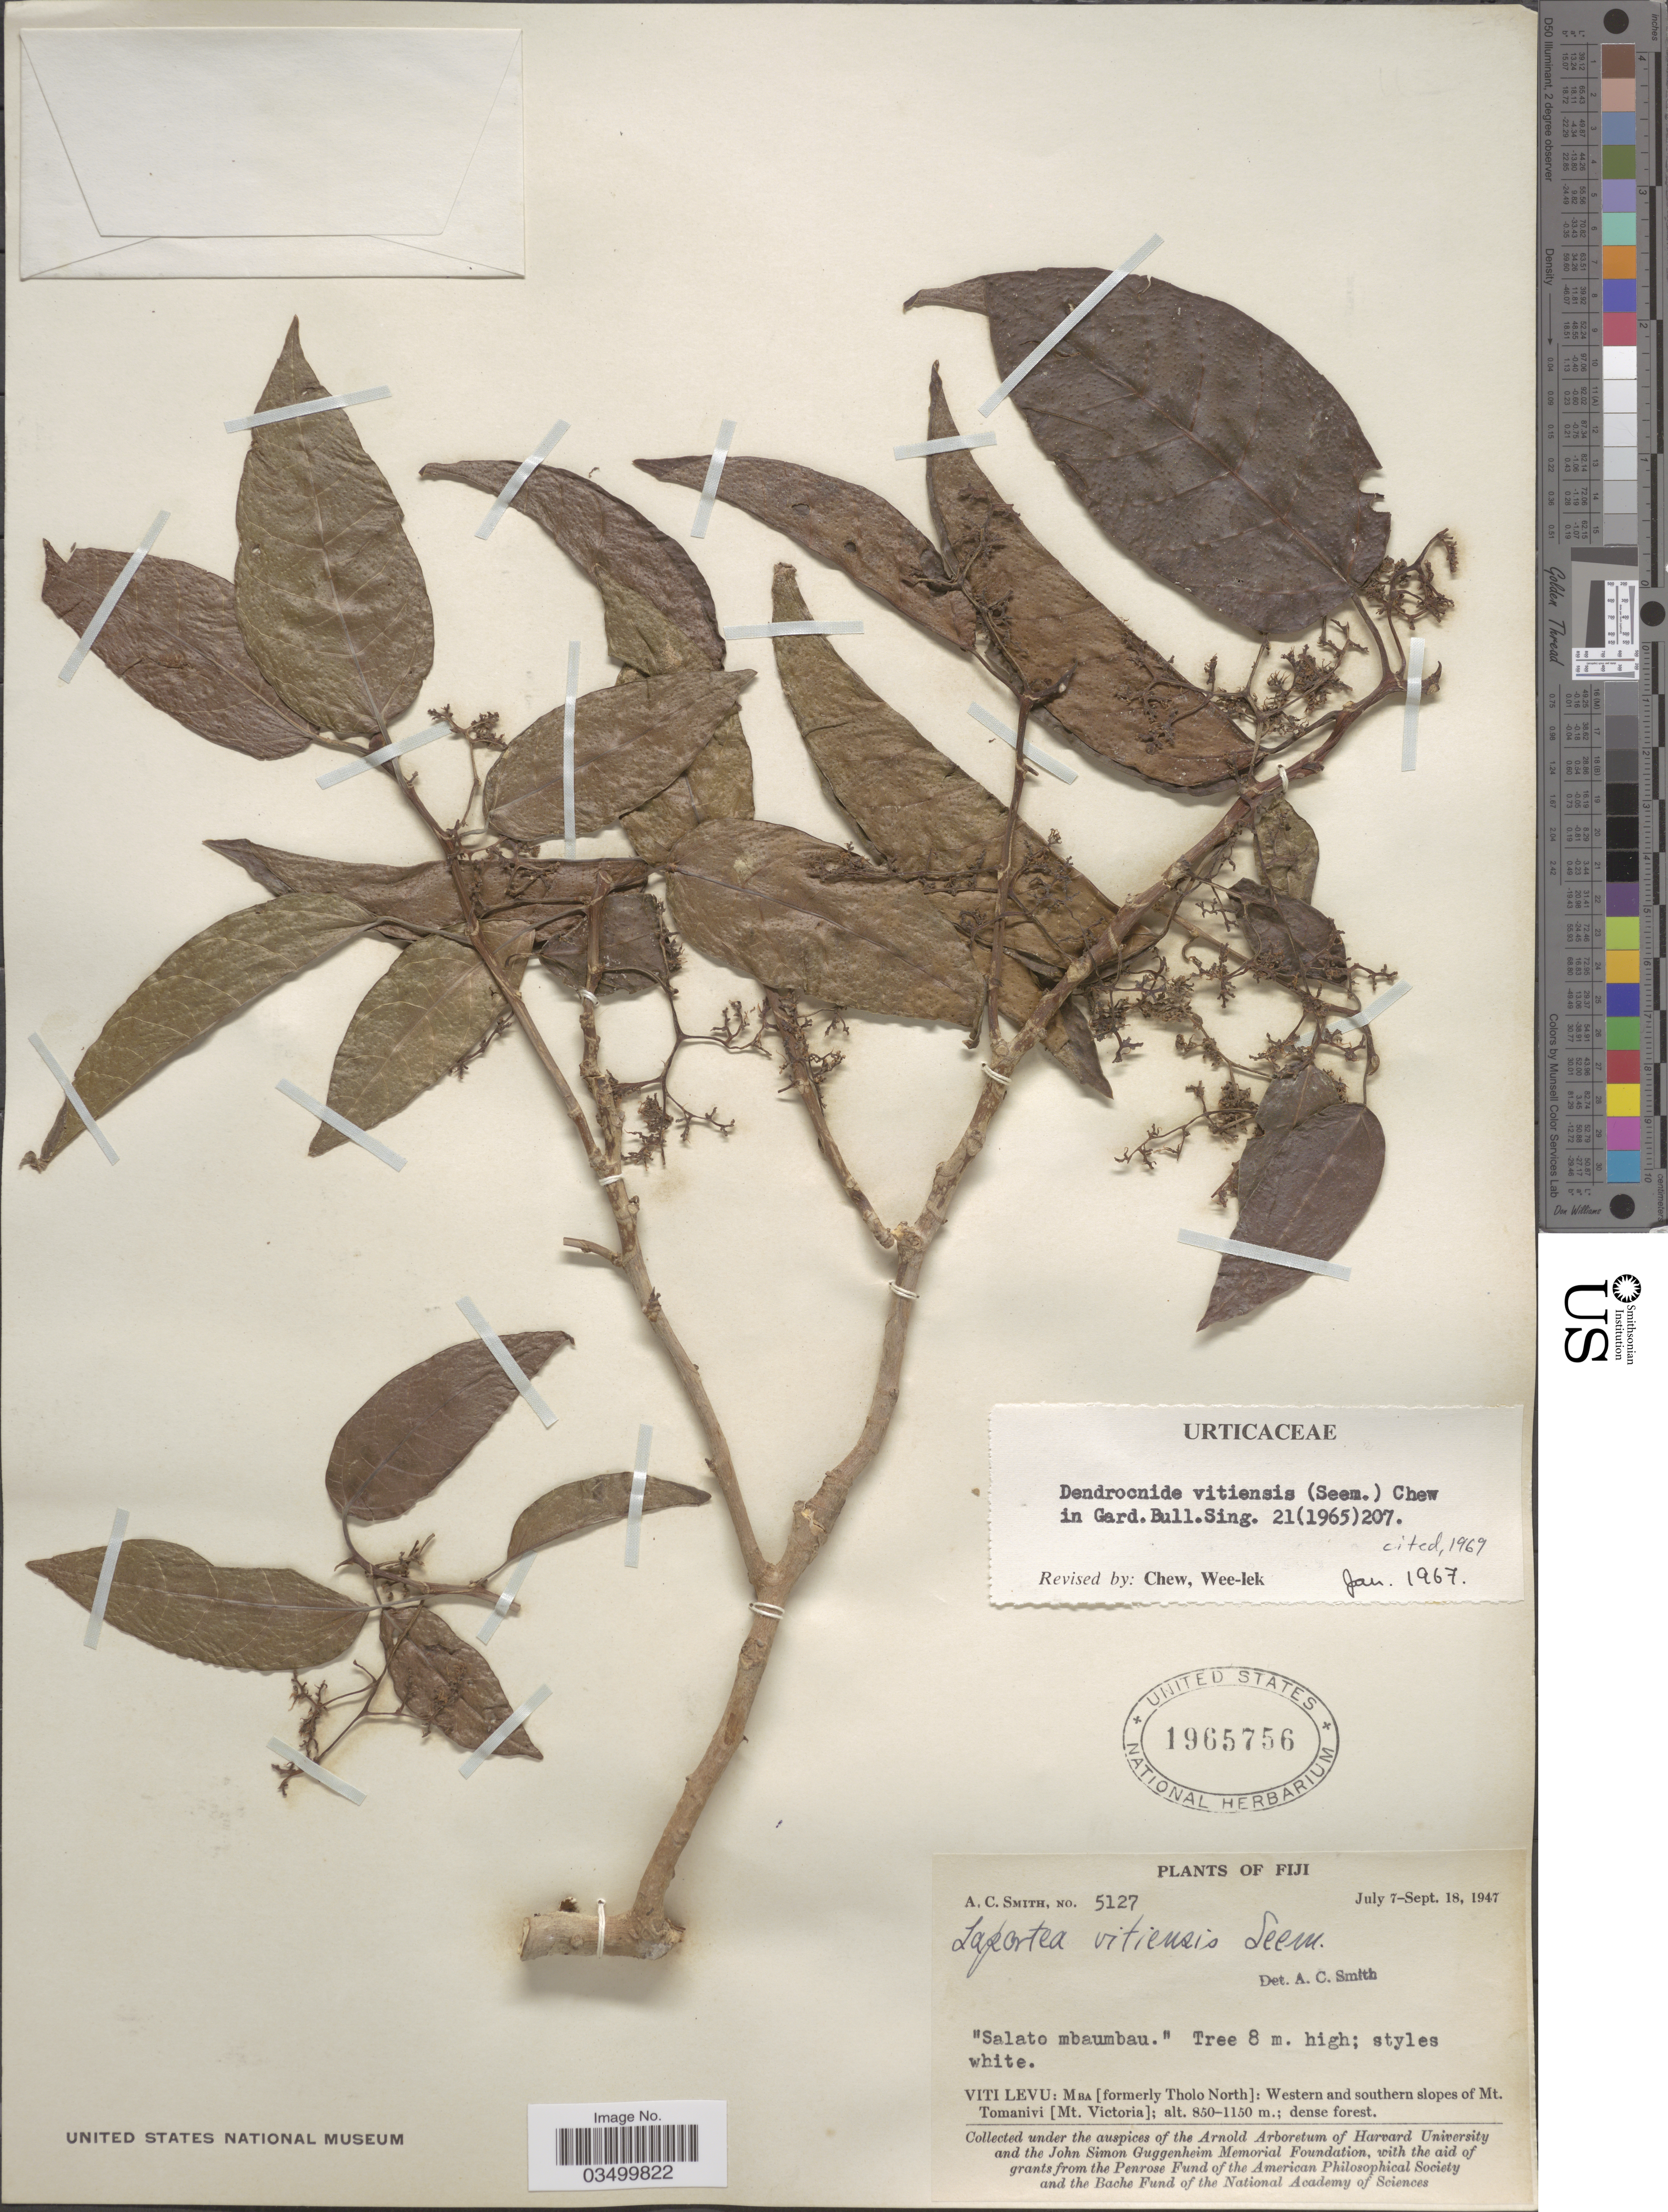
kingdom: Plantae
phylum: Tracheophyta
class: Magnoliopsida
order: Rosales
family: Urticaceae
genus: Dendrocnide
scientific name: Dendrocnide vitiensis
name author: (Seem.) Chew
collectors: A. C. Smith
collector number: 5127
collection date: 1947-07-07/1947-09-18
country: Fiji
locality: Viti Levu: Mba [formerly Tholo North]: Western and southern slopes of Mt. Tomanivi [Mt. Victoria].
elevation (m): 850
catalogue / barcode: US 1965756